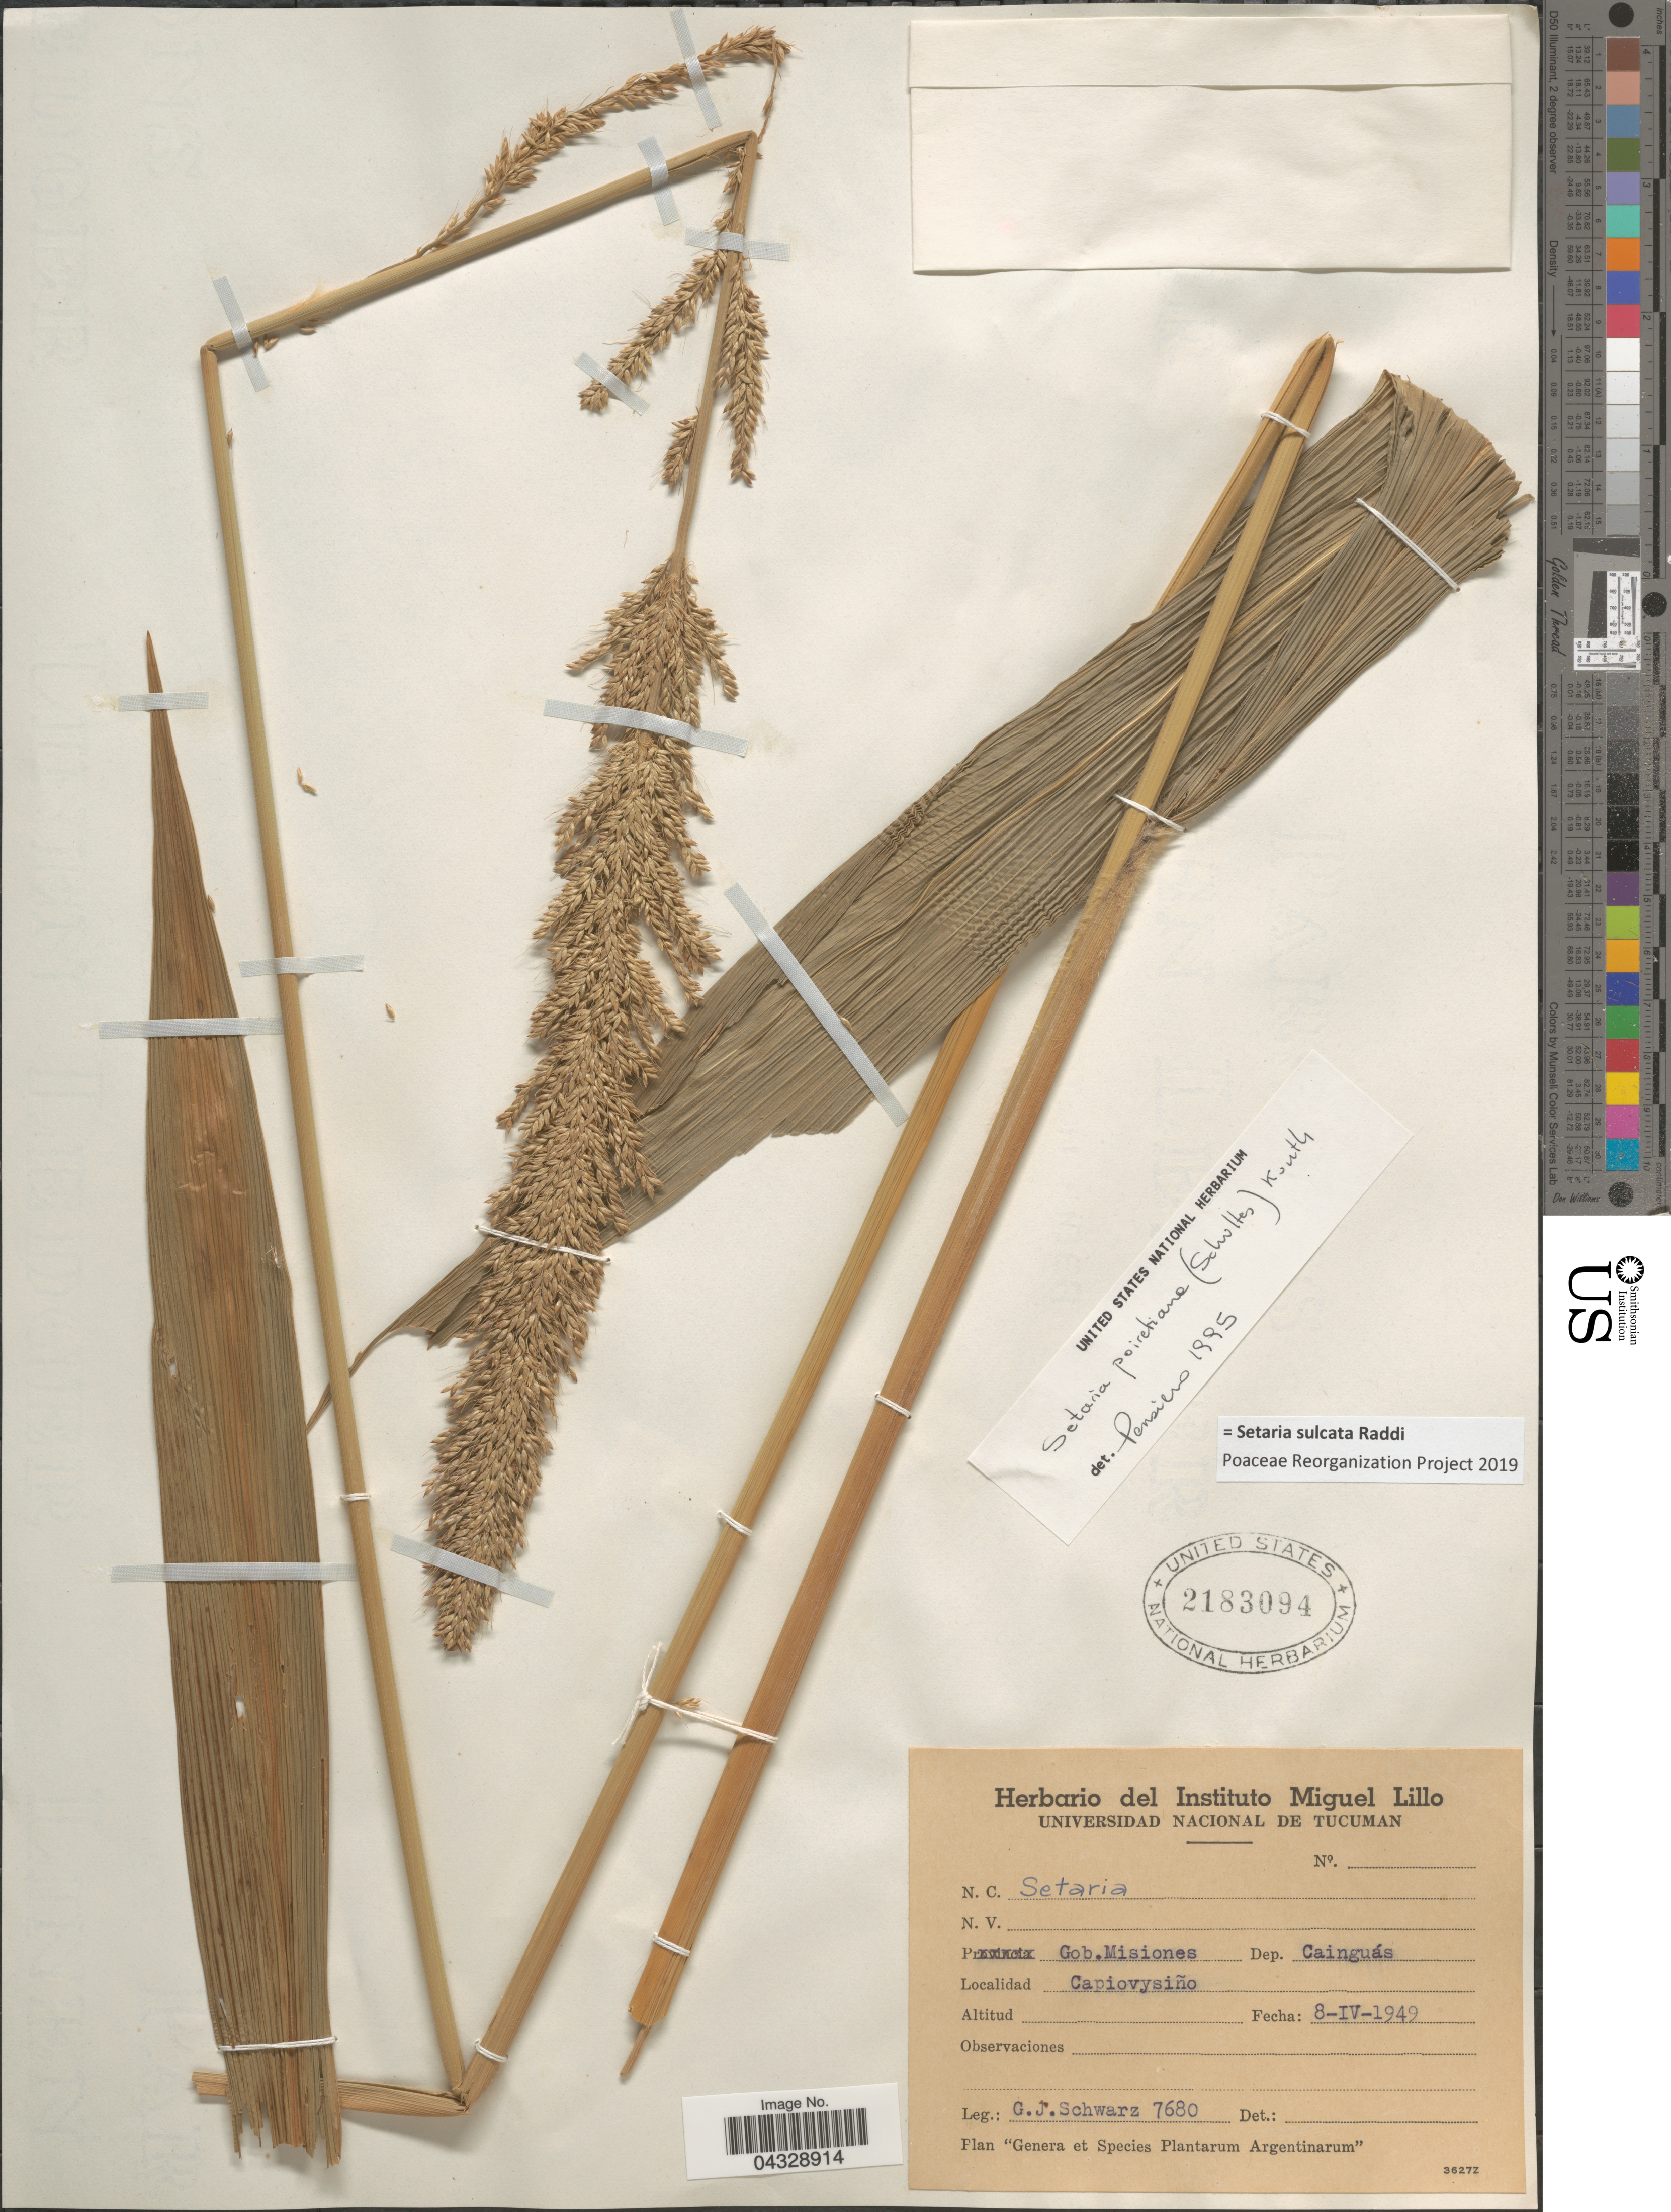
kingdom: Plantae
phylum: Tracheophyta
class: Liliopsida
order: Poales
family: Poaceae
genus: Setaria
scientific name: Setaria sulcata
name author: Raddi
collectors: G. J. Schwarz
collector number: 7680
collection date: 1949-04-08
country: Argentina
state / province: Misiones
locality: Gob. Misiones. Dep. Cainguás. Capiovysiño.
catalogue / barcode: US 2183094